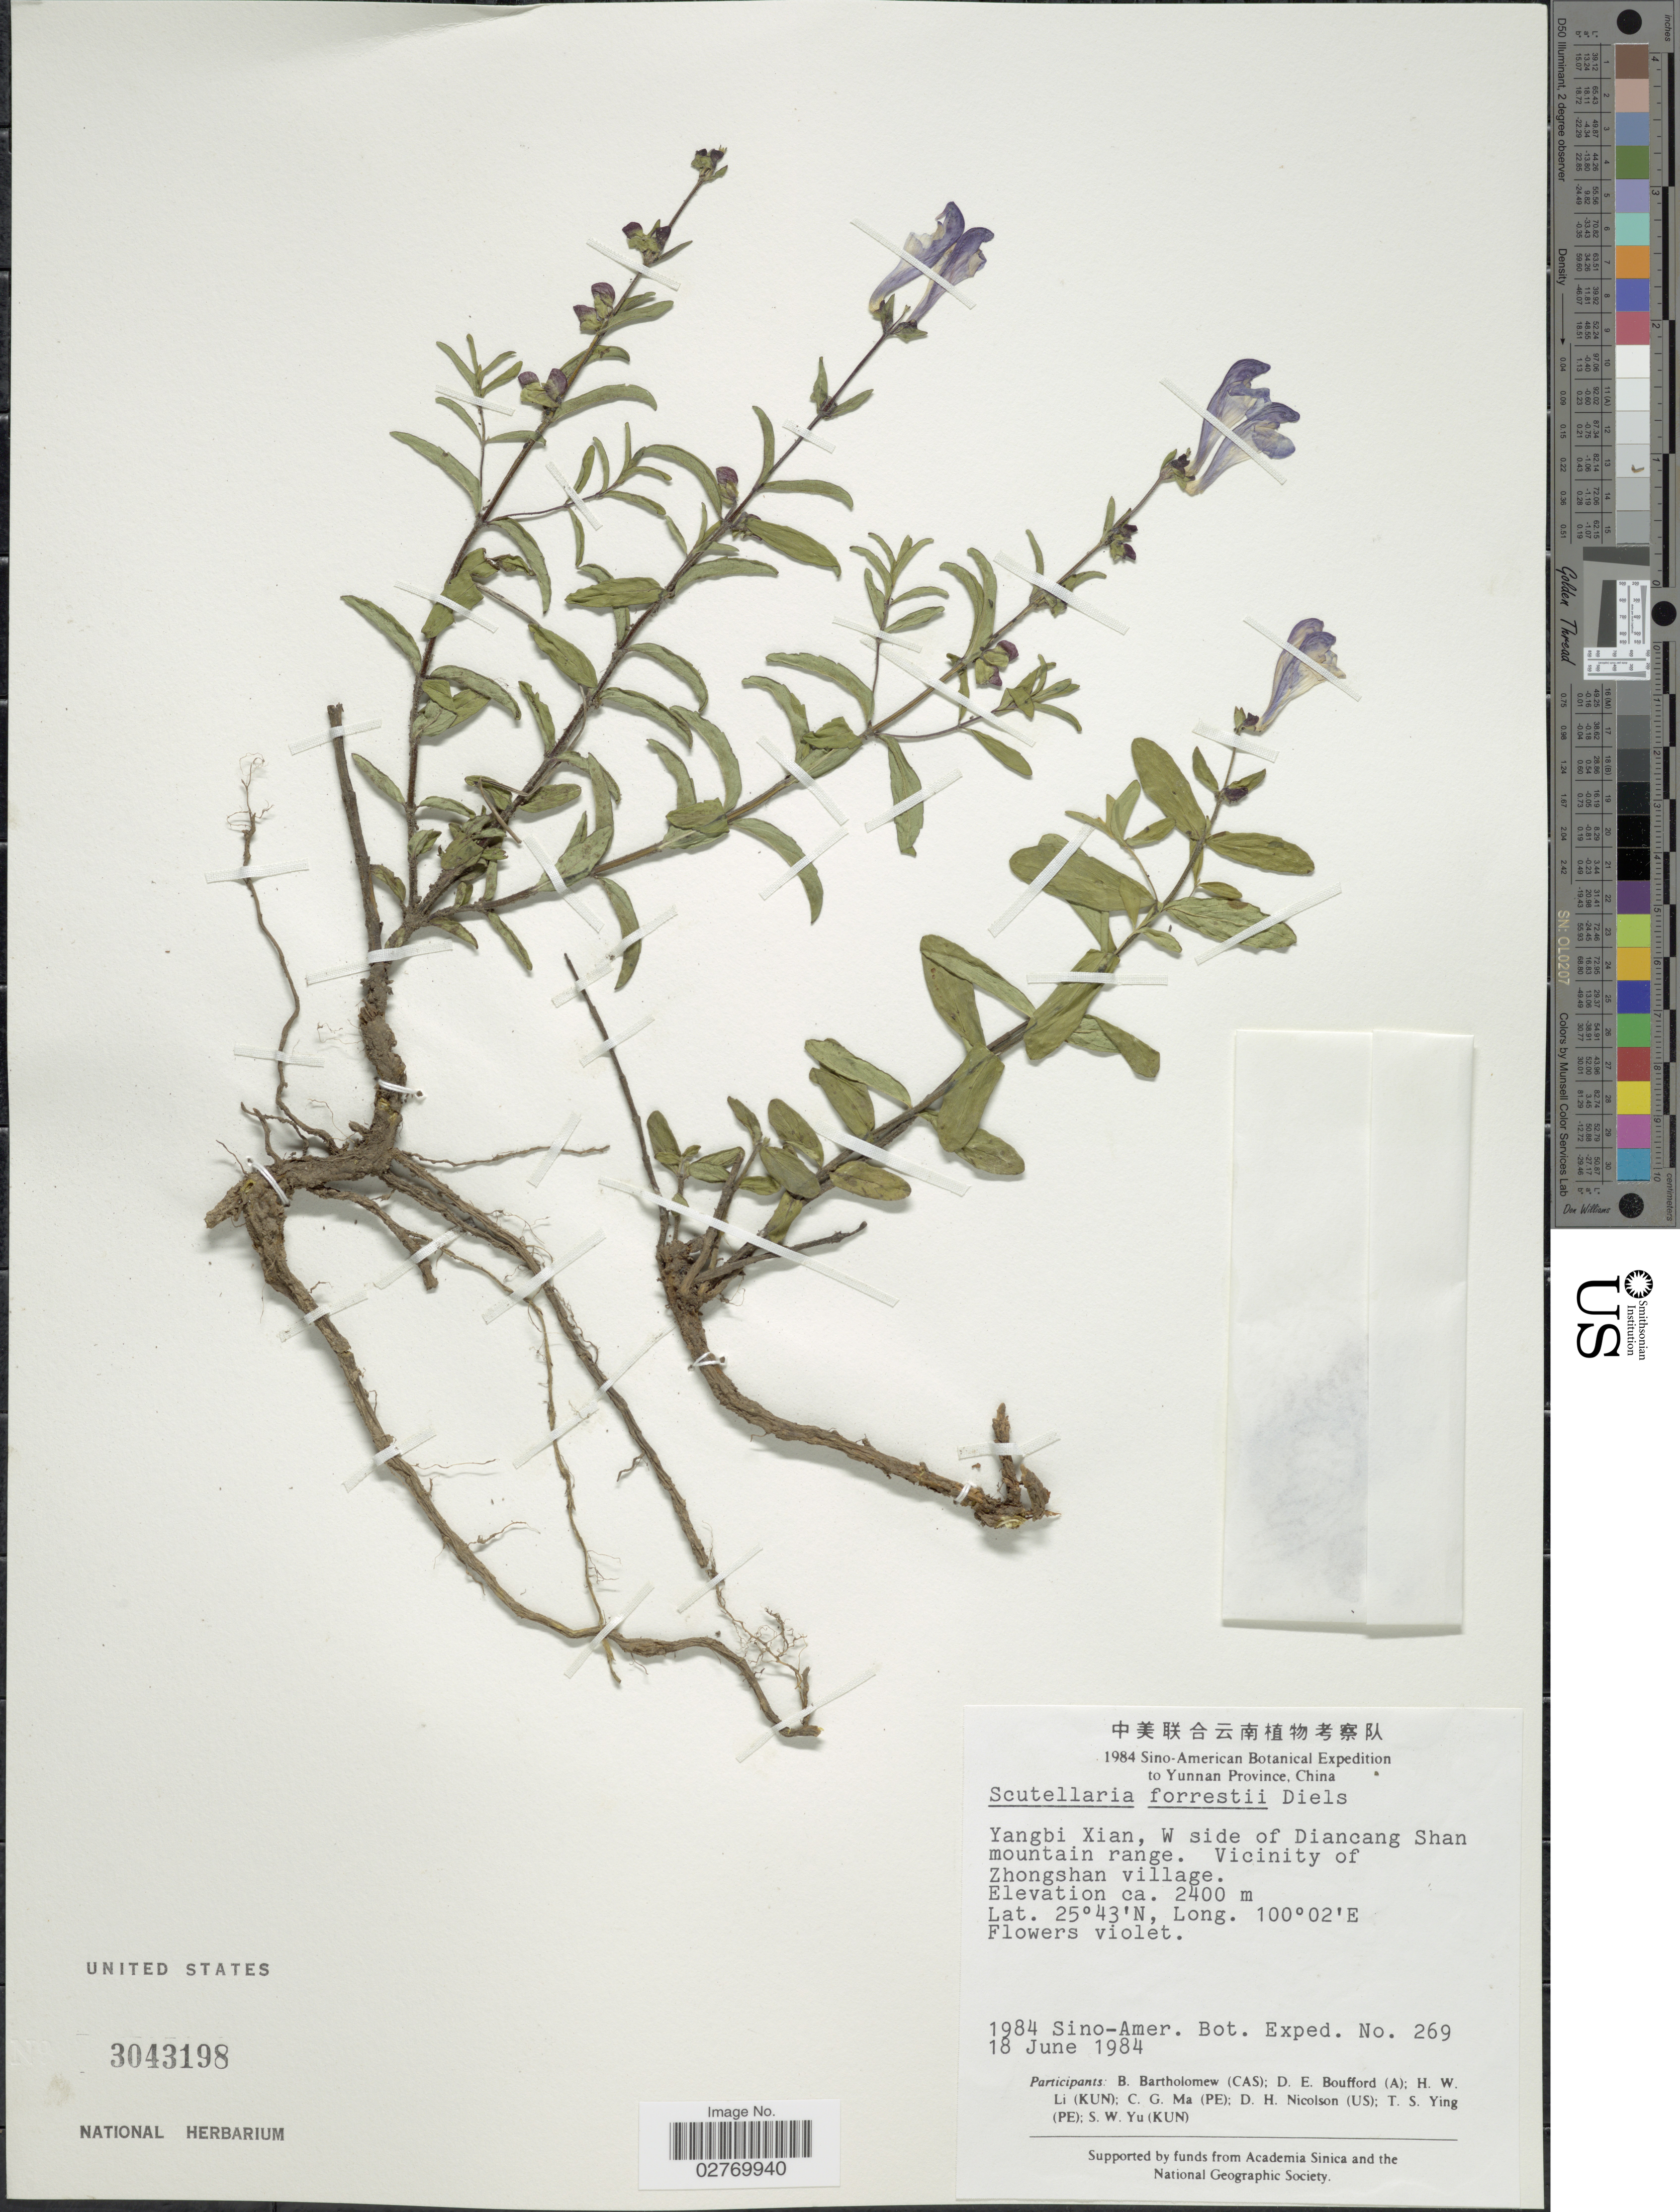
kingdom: Plantae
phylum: Tracheophyta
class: Magnoliopsida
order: Lamiales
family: Lamiaceae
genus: Scutellaria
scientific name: Scutellaria forrestii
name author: Diels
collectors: Sino-Amer. Bot. Exped. 1984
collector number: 269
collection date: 1984-06-18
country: China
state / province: Yunnan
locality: Yangbi Xian, W side of Diancang Shan mountain range. Vicinity of Zhongshan village.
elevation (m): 2400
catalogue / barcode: US 3043198